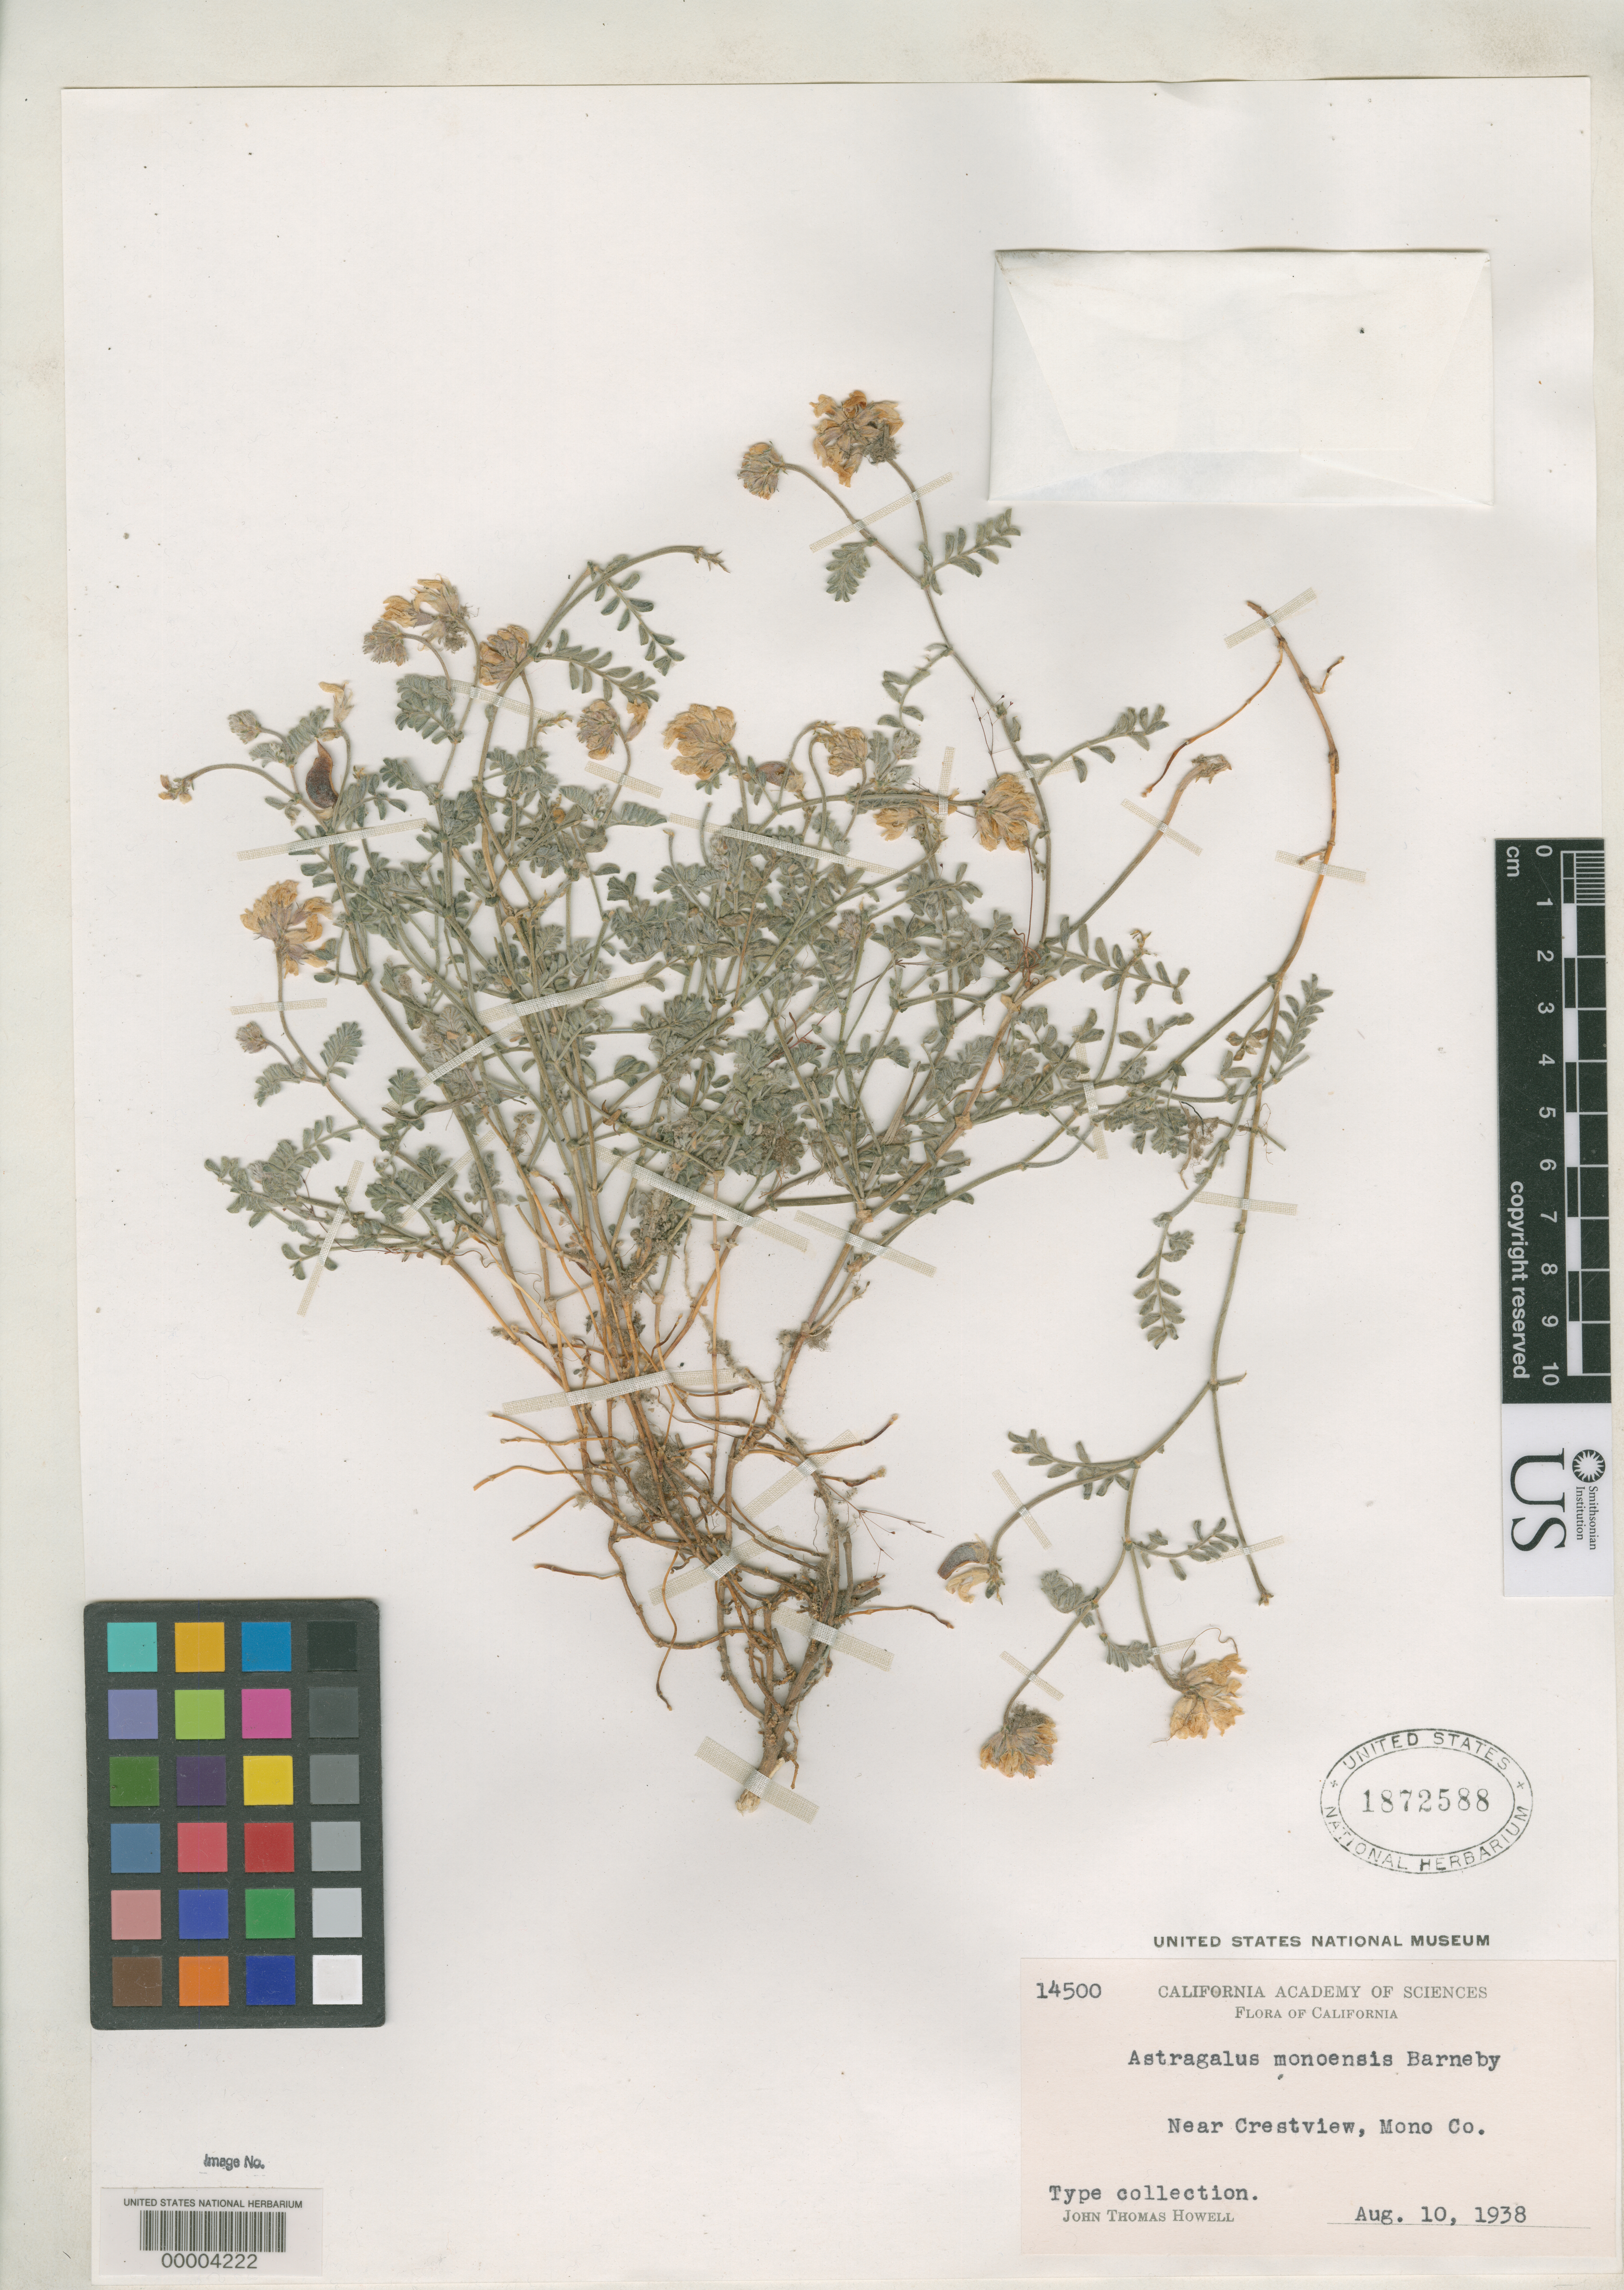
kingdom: Plantae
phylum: Tracheophyta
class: Magnoliopsida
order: Fabales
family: Fabaceae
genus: Astragalus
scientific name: Astragalus monoensis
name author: Barneby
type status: Isotype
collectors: J. T. Howell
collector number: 14500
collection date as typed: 10 Aug 1938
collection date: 1938-08-10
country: United States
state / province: California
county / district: Mono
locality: Near Crestview.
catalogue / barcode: US 1872588